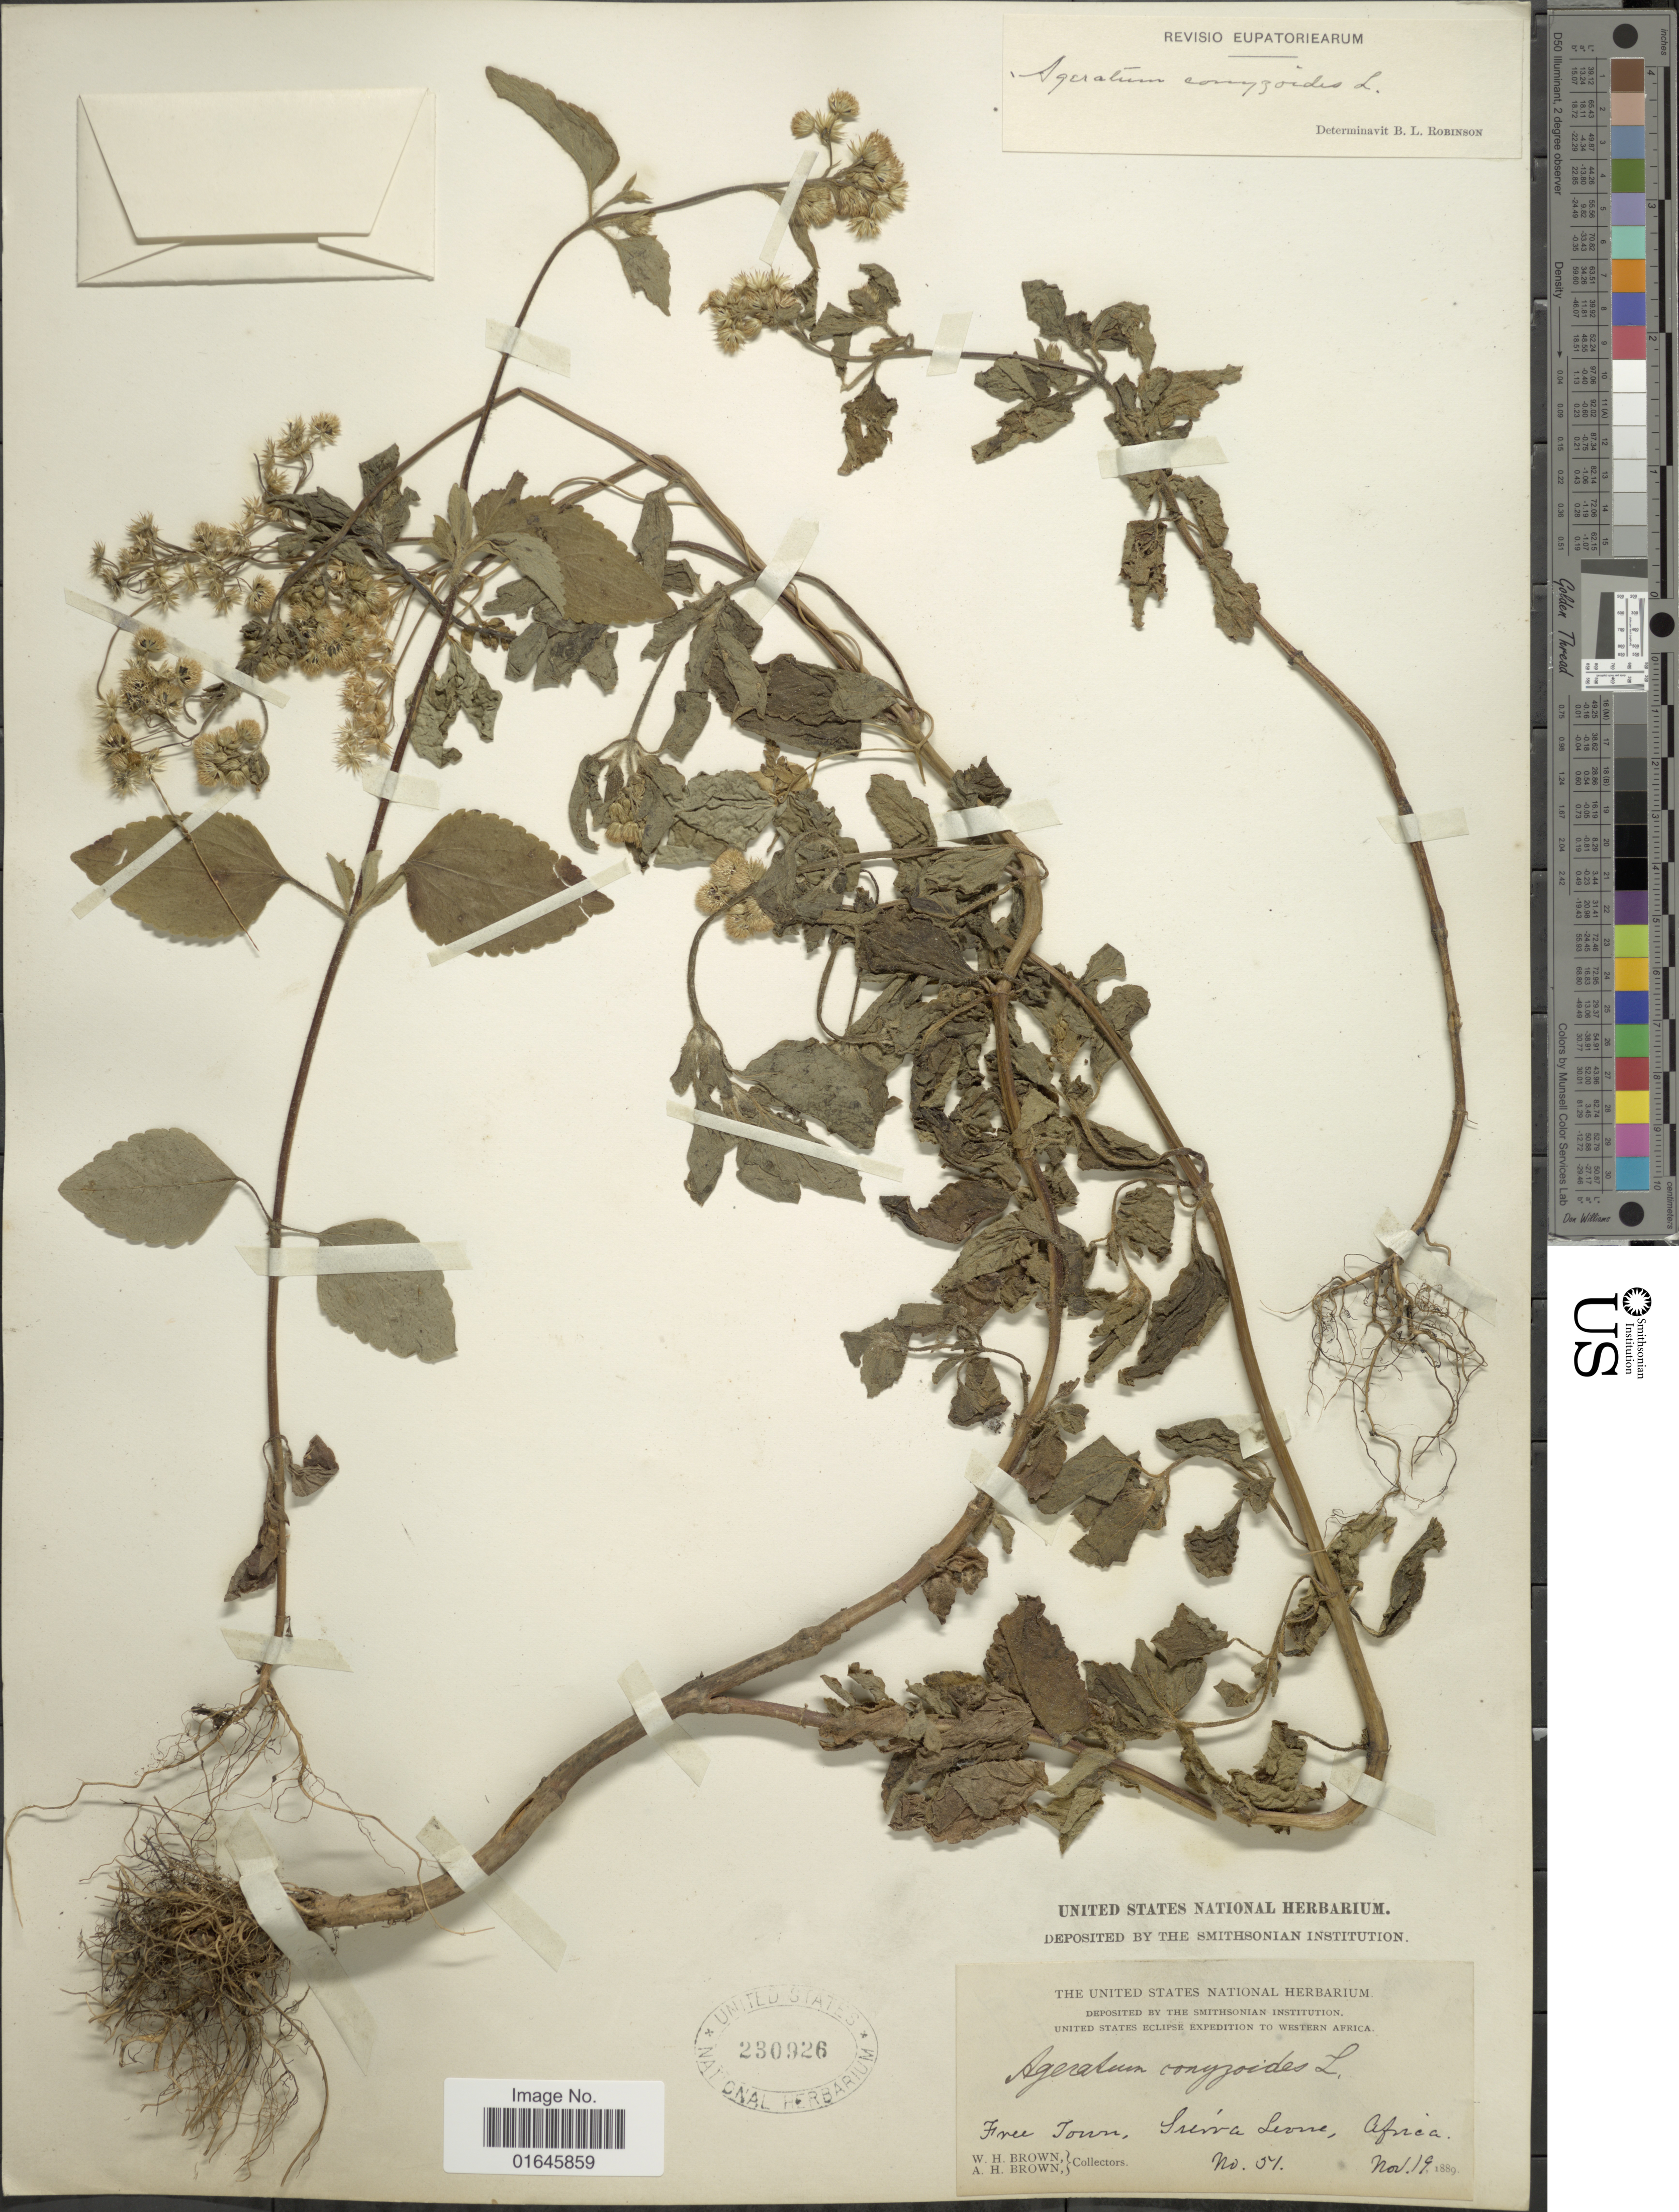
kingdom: Plantae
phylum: Tracheophyta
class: Magnoliopsida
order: Asterales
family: Asteraceae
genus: Ageratum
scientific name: Ageratum conyzoides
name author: L.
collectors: W. H. Brown & A. H. Brown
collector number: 51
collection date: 1889-11-19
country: Sierra Leone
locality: Western Africa, Free town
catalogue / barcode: US 230926